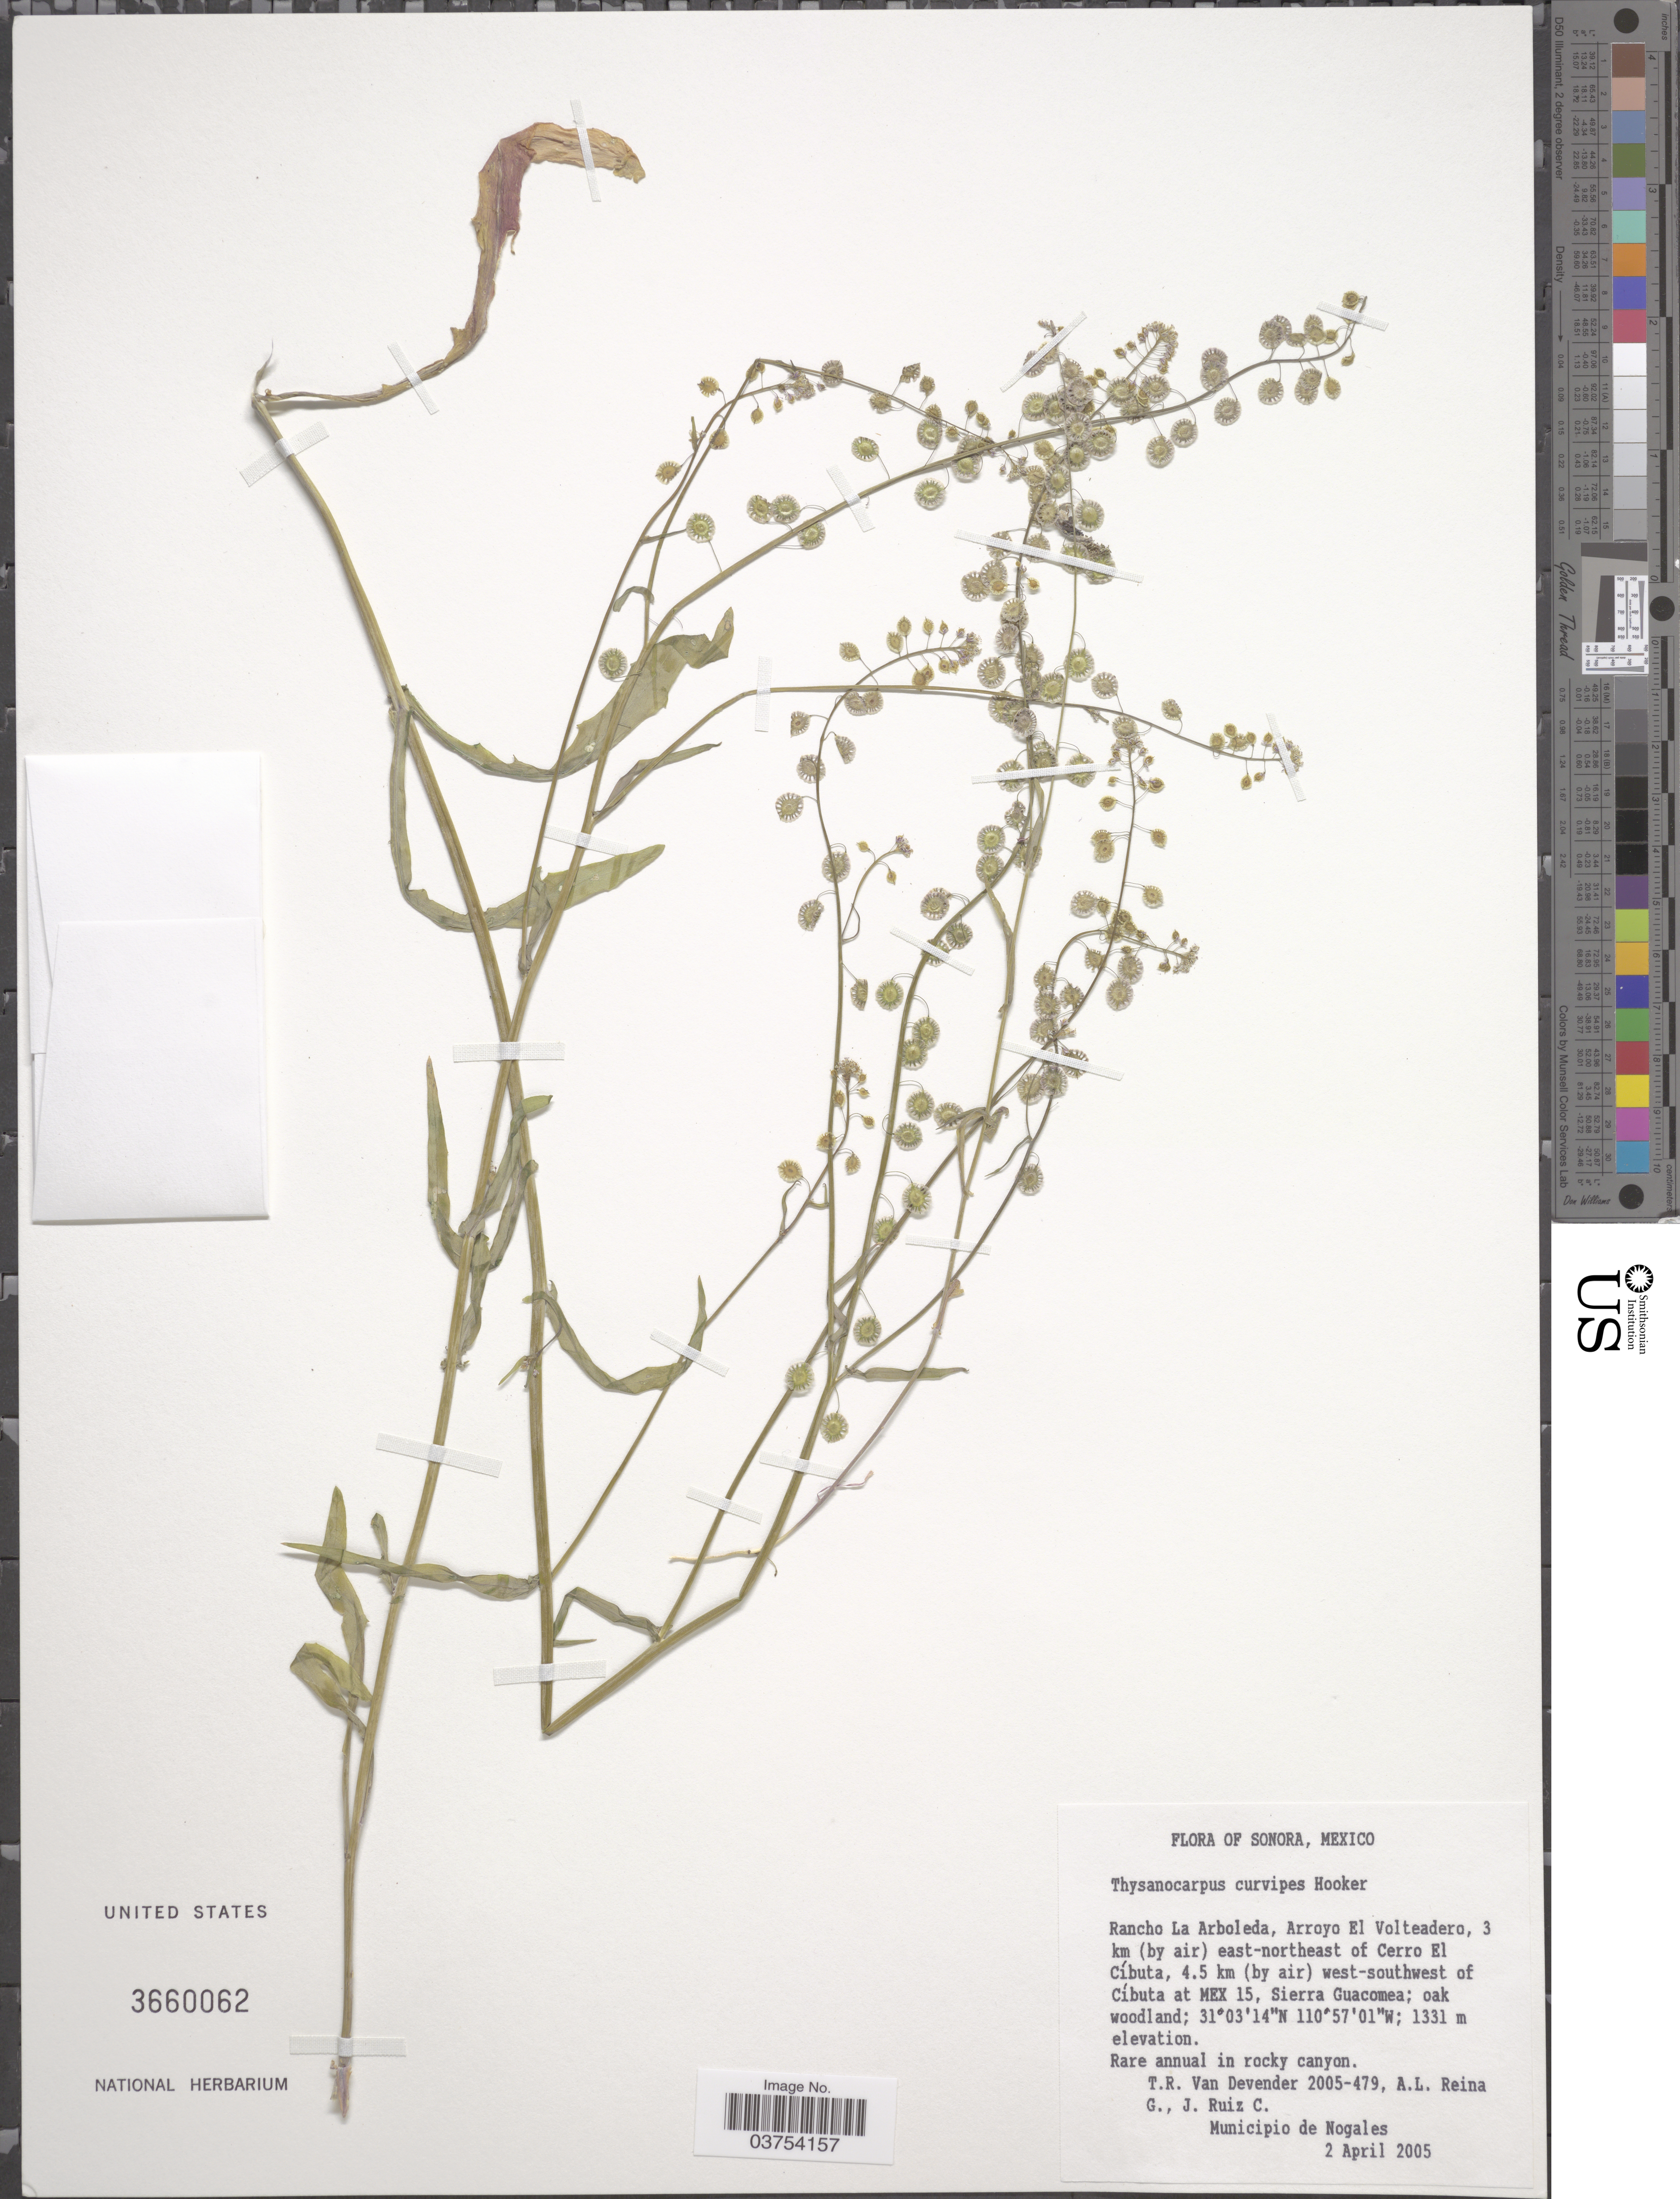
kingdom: Plantae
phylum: Tracheophyta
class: Magnoliopsida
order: Brassicales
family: Brassicaceae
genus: Thysanocarpus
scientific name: Thysanocarpus curvipes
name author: Hook.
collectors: T. R. Van Devender, A. L. Reina G. & J. Ruiz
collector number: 2005-479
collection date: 2005-04-02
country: Mexico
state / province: Sonora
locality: Rancho La Arboleda, Arroyo El Volteadero, 3 km (by air) east-northeast of Cerro El Cíbuta, 4.5 km (by air) west-southwest of Cíbuta at MEX 15, Sierra Guacomea.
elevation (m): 1331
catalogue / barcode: US 3660062